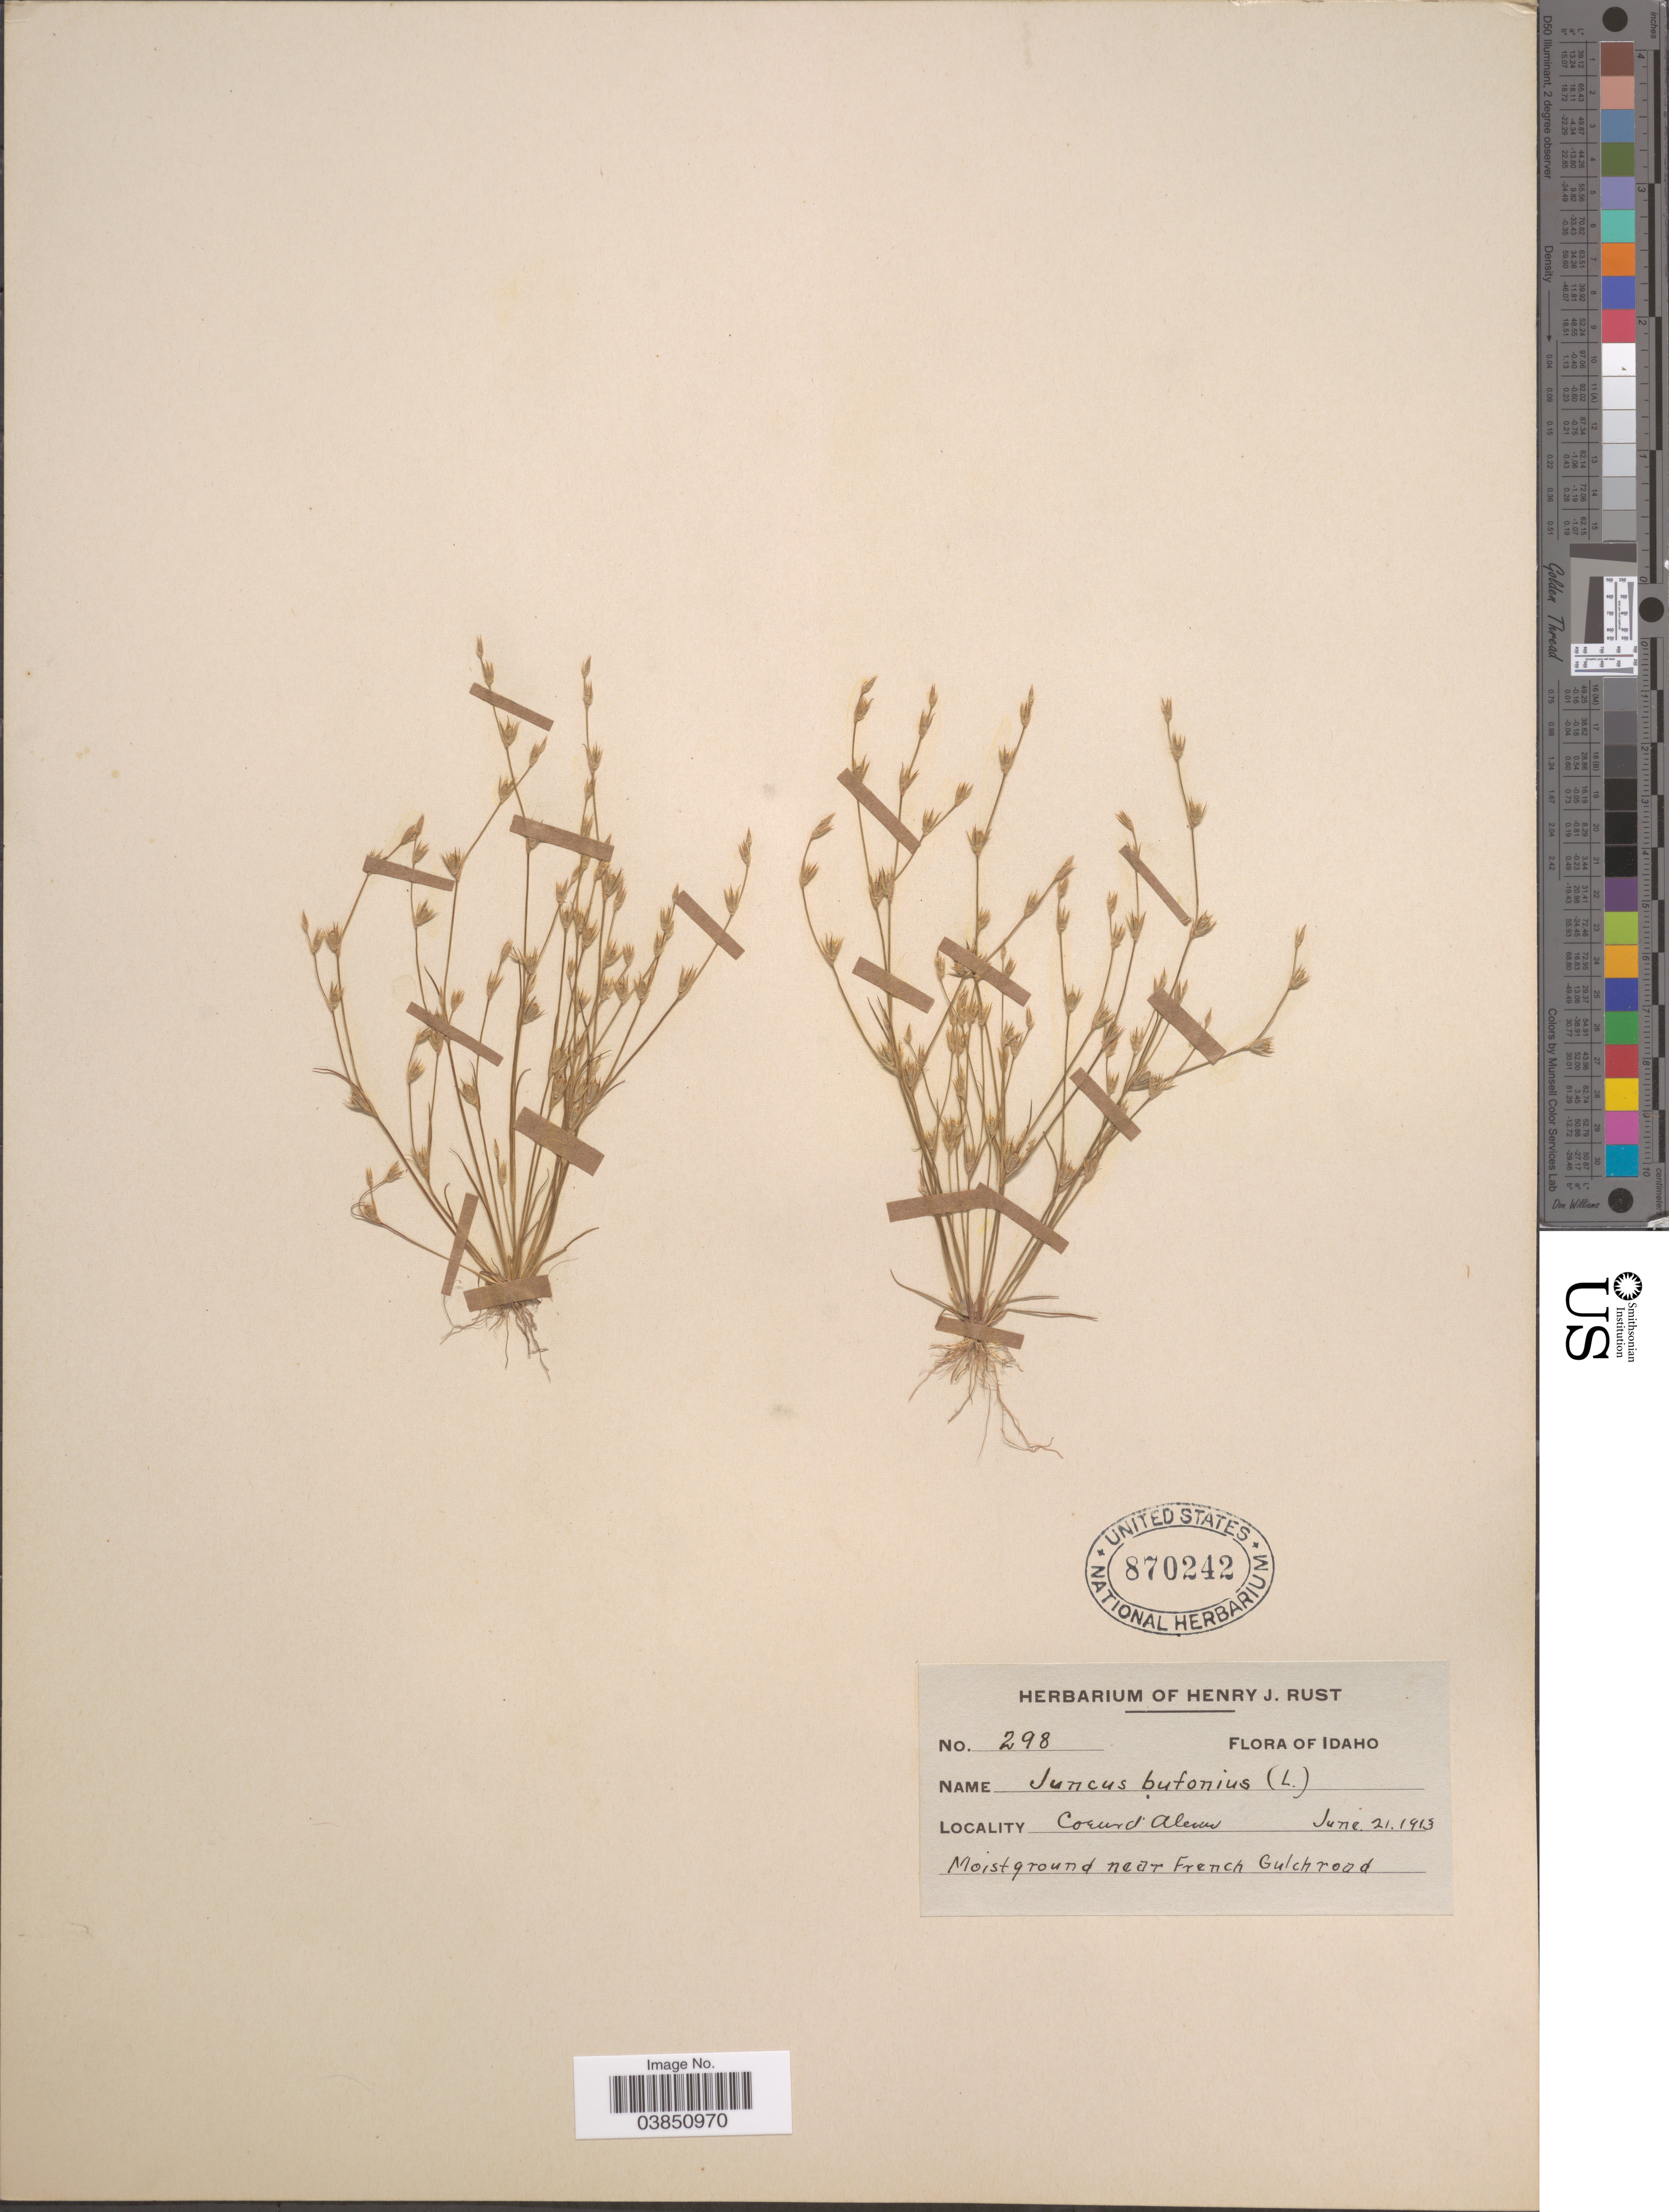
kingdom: Plantae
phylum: Tracheophyta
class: Liliopsida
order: Poales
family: Juncaceae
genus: Juncus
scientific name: Juncus bufonius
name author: L.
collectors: ex herb. Henry J. Rust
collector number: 298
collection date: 1913-06-21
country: United States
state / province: Idaho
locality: Coeur d'Alene. Near French Gulch road.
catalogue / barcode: US 870242